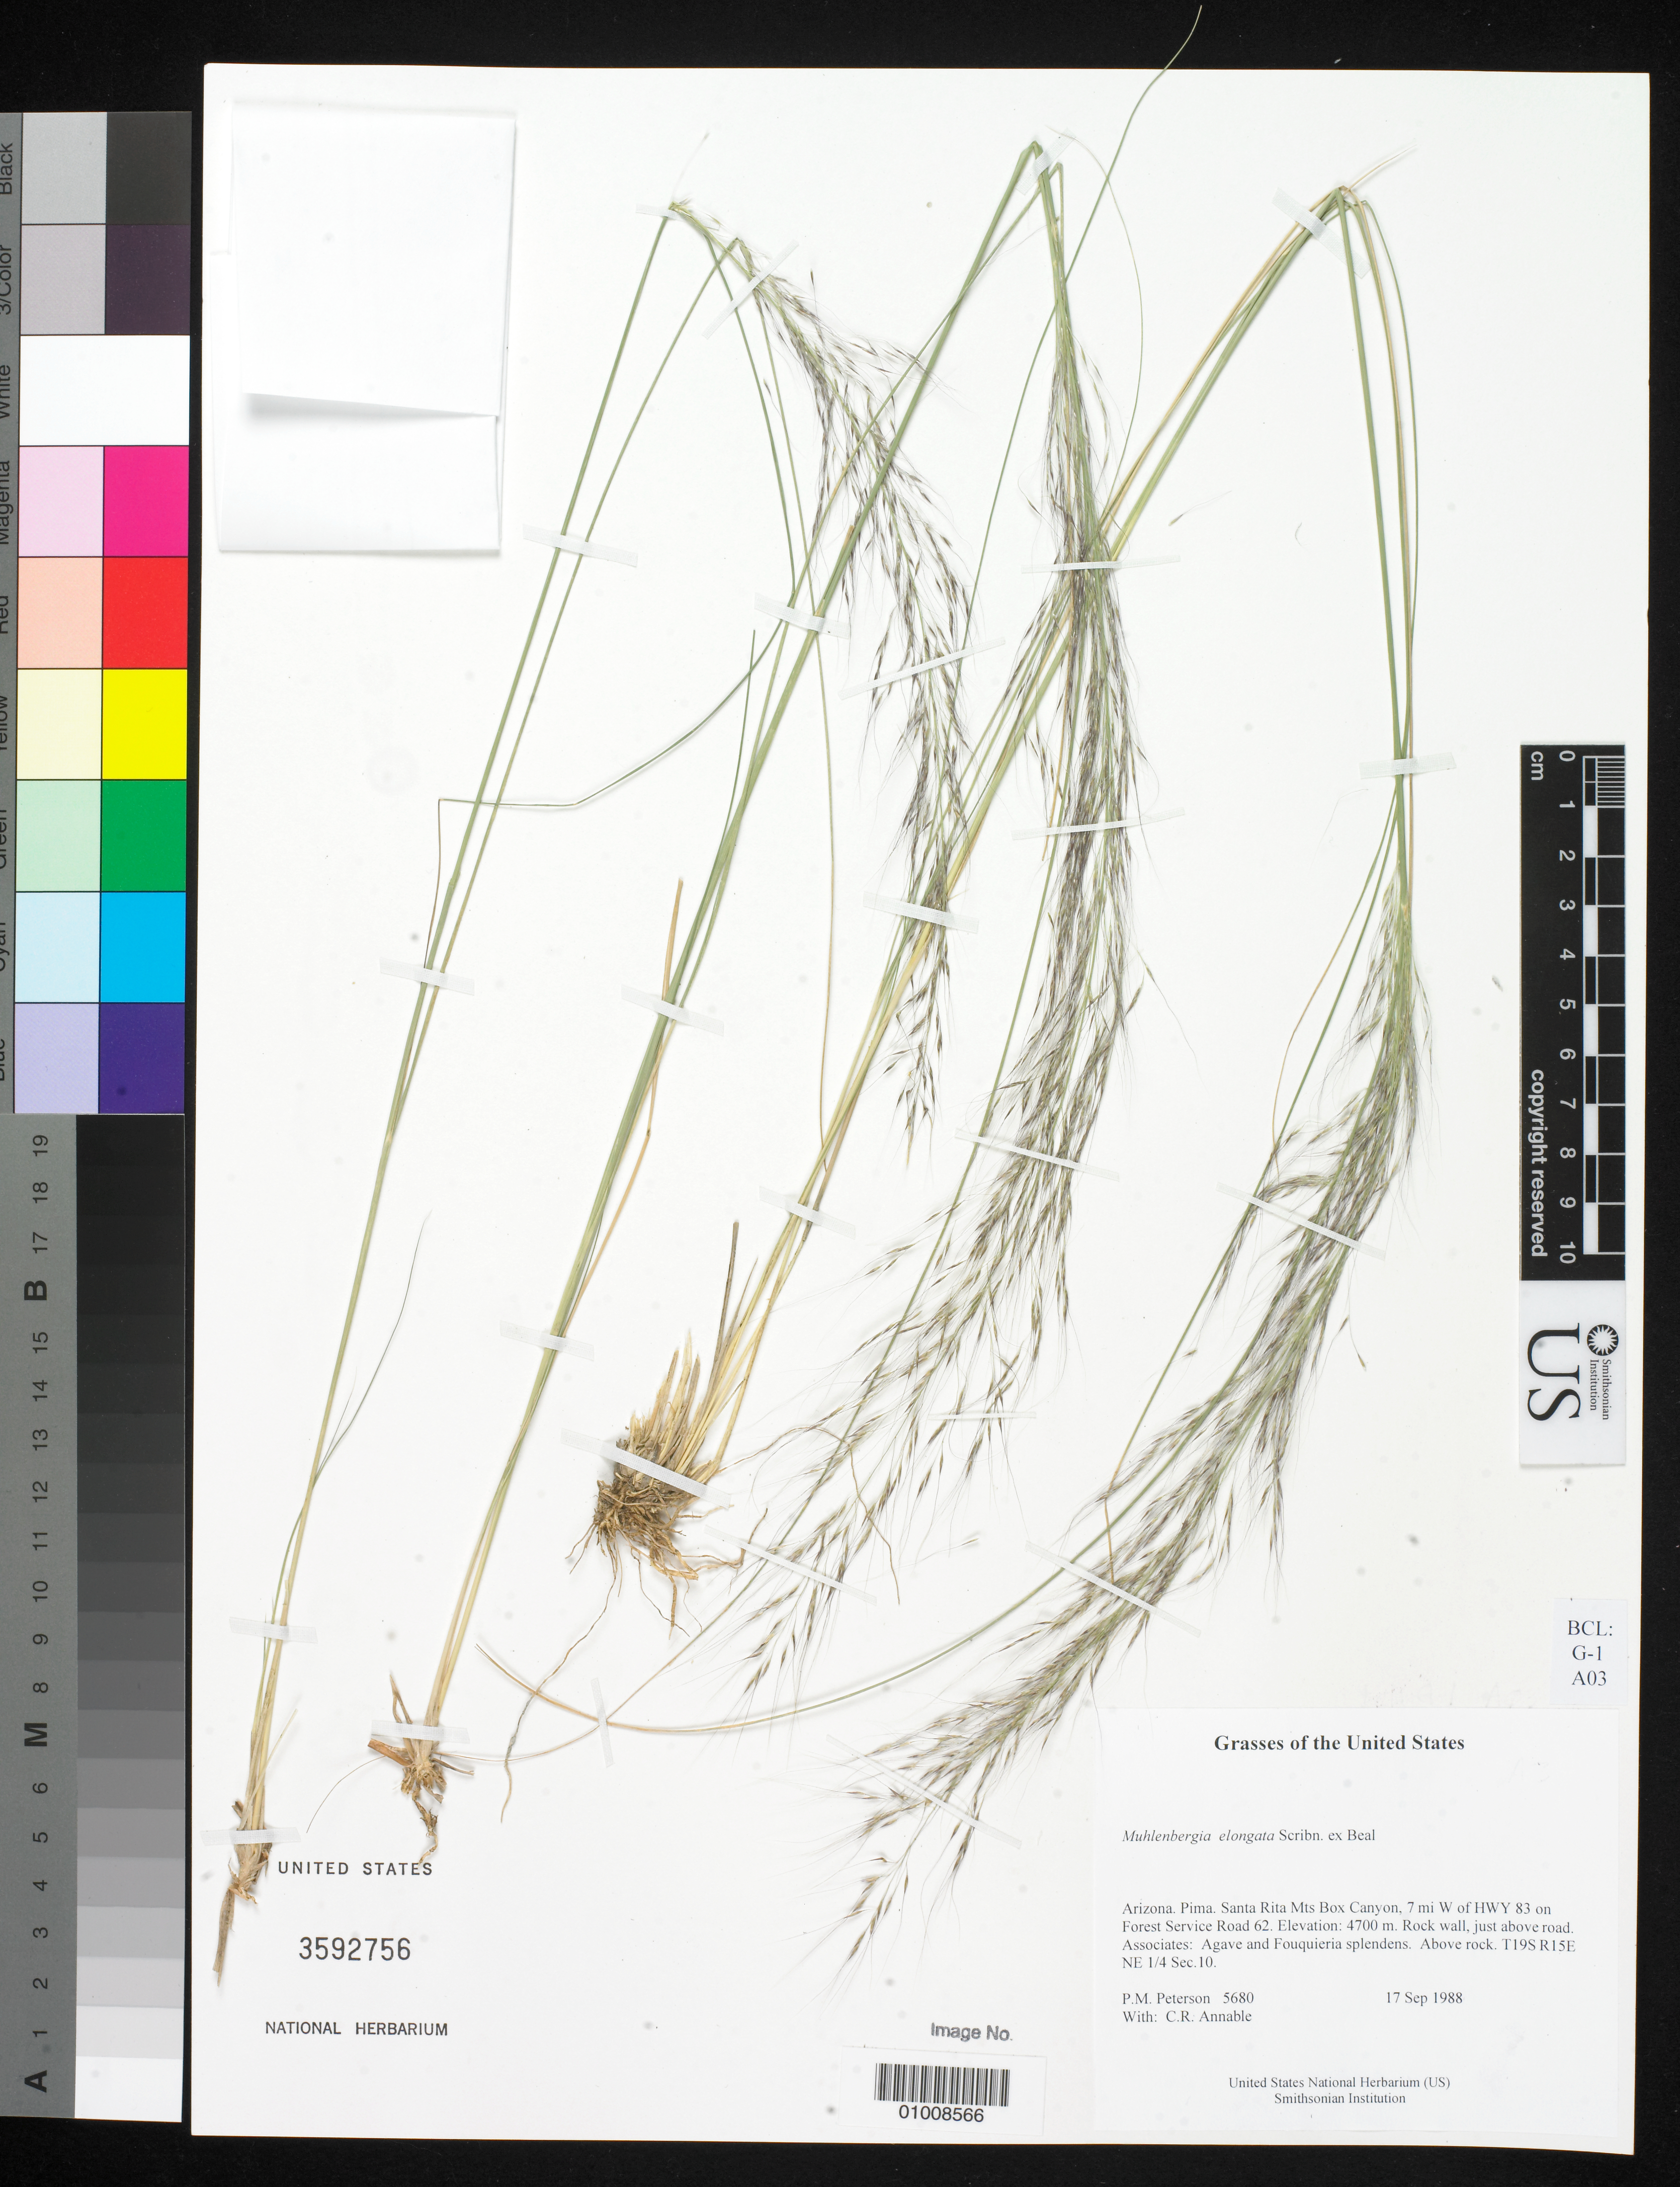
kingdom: Plantae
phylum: Tracheophyta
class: Liliopsida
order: Poales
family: Poaceae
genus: Muhlenbergia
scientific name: Muhlenbergia expansa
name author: Trin.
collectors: P. M. Peterson & C. R. Annable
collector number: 05680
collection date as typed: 17 Sep 1988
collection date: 1988-09-17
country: United States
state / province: Arizona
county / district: Pima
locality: Santa Rita Mts Box Canyon, 7 mi W of HWY 83 on Forest Service Road 62.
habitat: Rock wall, just above road. Associates: Agave and Fouquieria splendens. Above rock.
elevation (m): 4700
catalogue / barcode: US 3592756